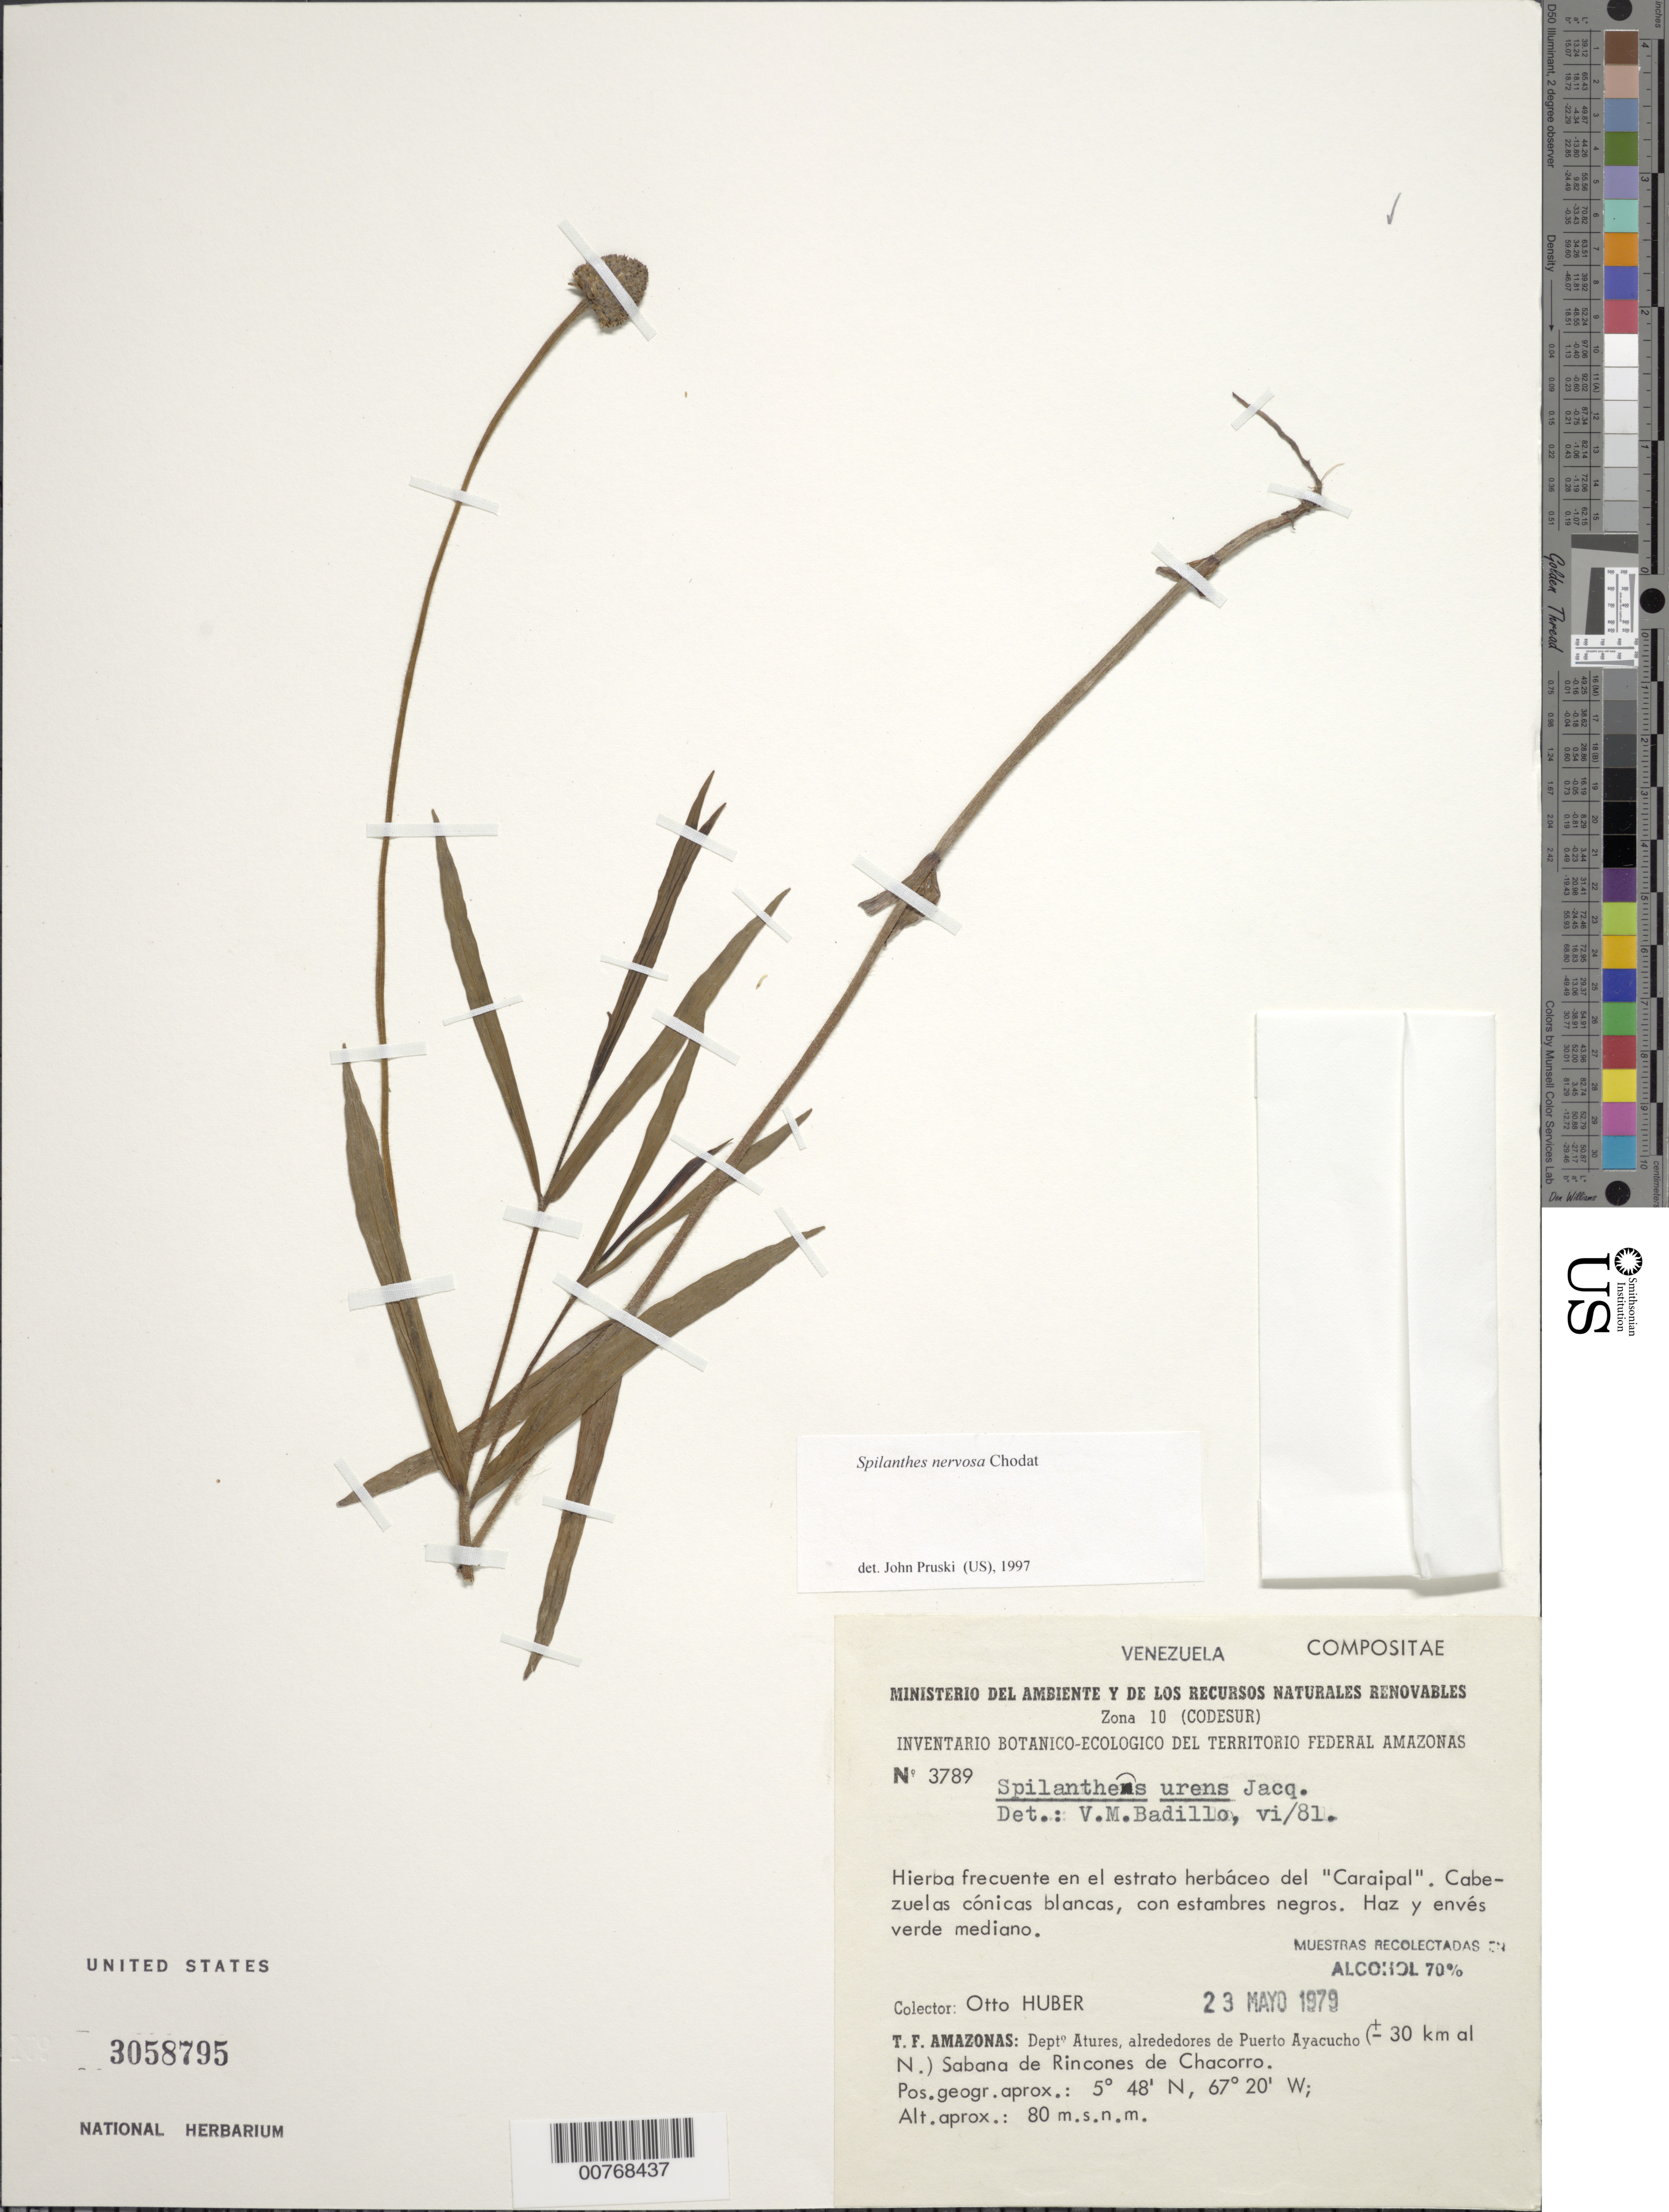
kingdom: Plantae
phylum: Tracheophyta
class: Magnoliopsida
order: Asterales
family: Asteraceae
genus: Spilanthes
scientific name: Spilanthes nervosa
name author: Chodat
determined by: Pruski, J. F.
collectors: O. Huber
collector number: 3789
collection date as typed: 23-May-79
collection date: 1979-05-23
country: Venezuela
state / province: Amazonas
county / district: Atures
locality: Puerto Ayacucho, ± 30 km N, Rincones de Chacorro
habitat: Estrato herbaceo del "Caraipal"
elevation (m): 80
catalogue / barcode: US 3058795